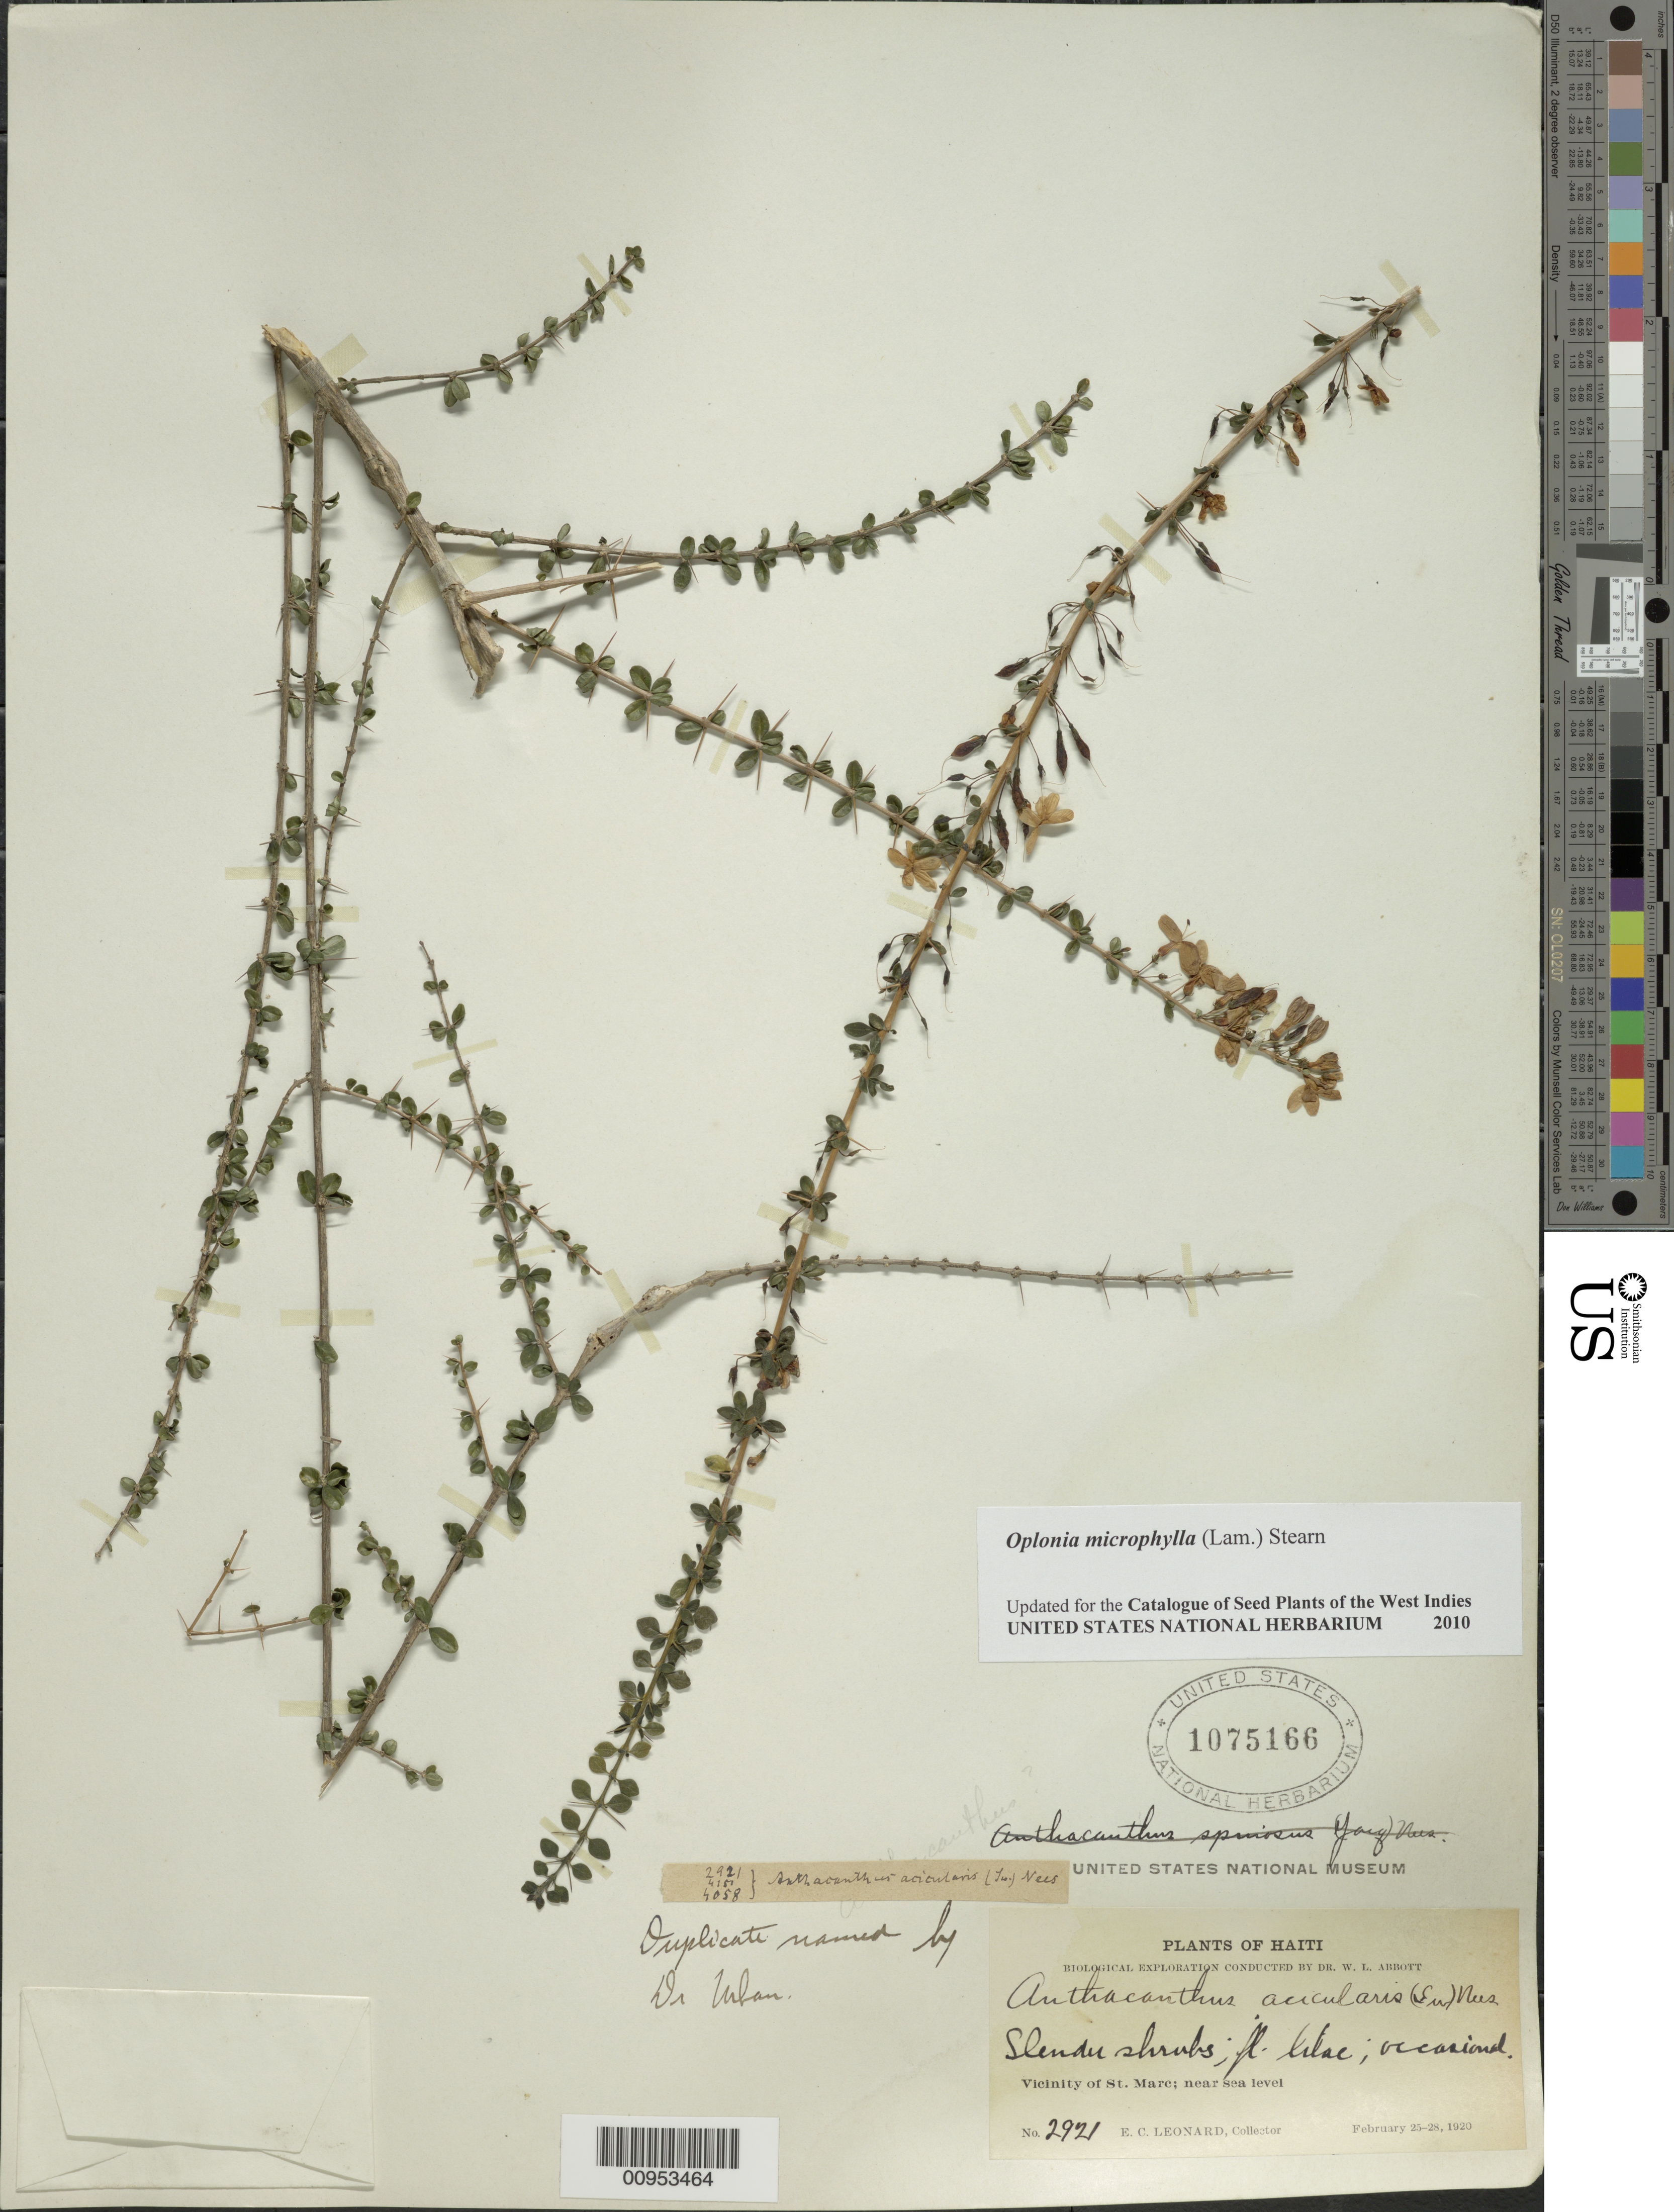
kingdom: Plantae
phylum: Tracheophyta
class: Magnoliopsida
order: Lamiales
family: Acanthaceae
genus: Oplonia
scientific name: Oplonia microphylla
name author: (Lam.) Stearn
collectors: E. C. Leonard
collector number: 2921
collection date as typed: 25 Feb 1920 to 28 Feb 1920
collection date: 1920-02-25/1920-02-28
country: Haiti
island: Hispaniola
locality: Vicinity of St. Marc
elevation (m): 0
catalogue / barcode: US 1075166